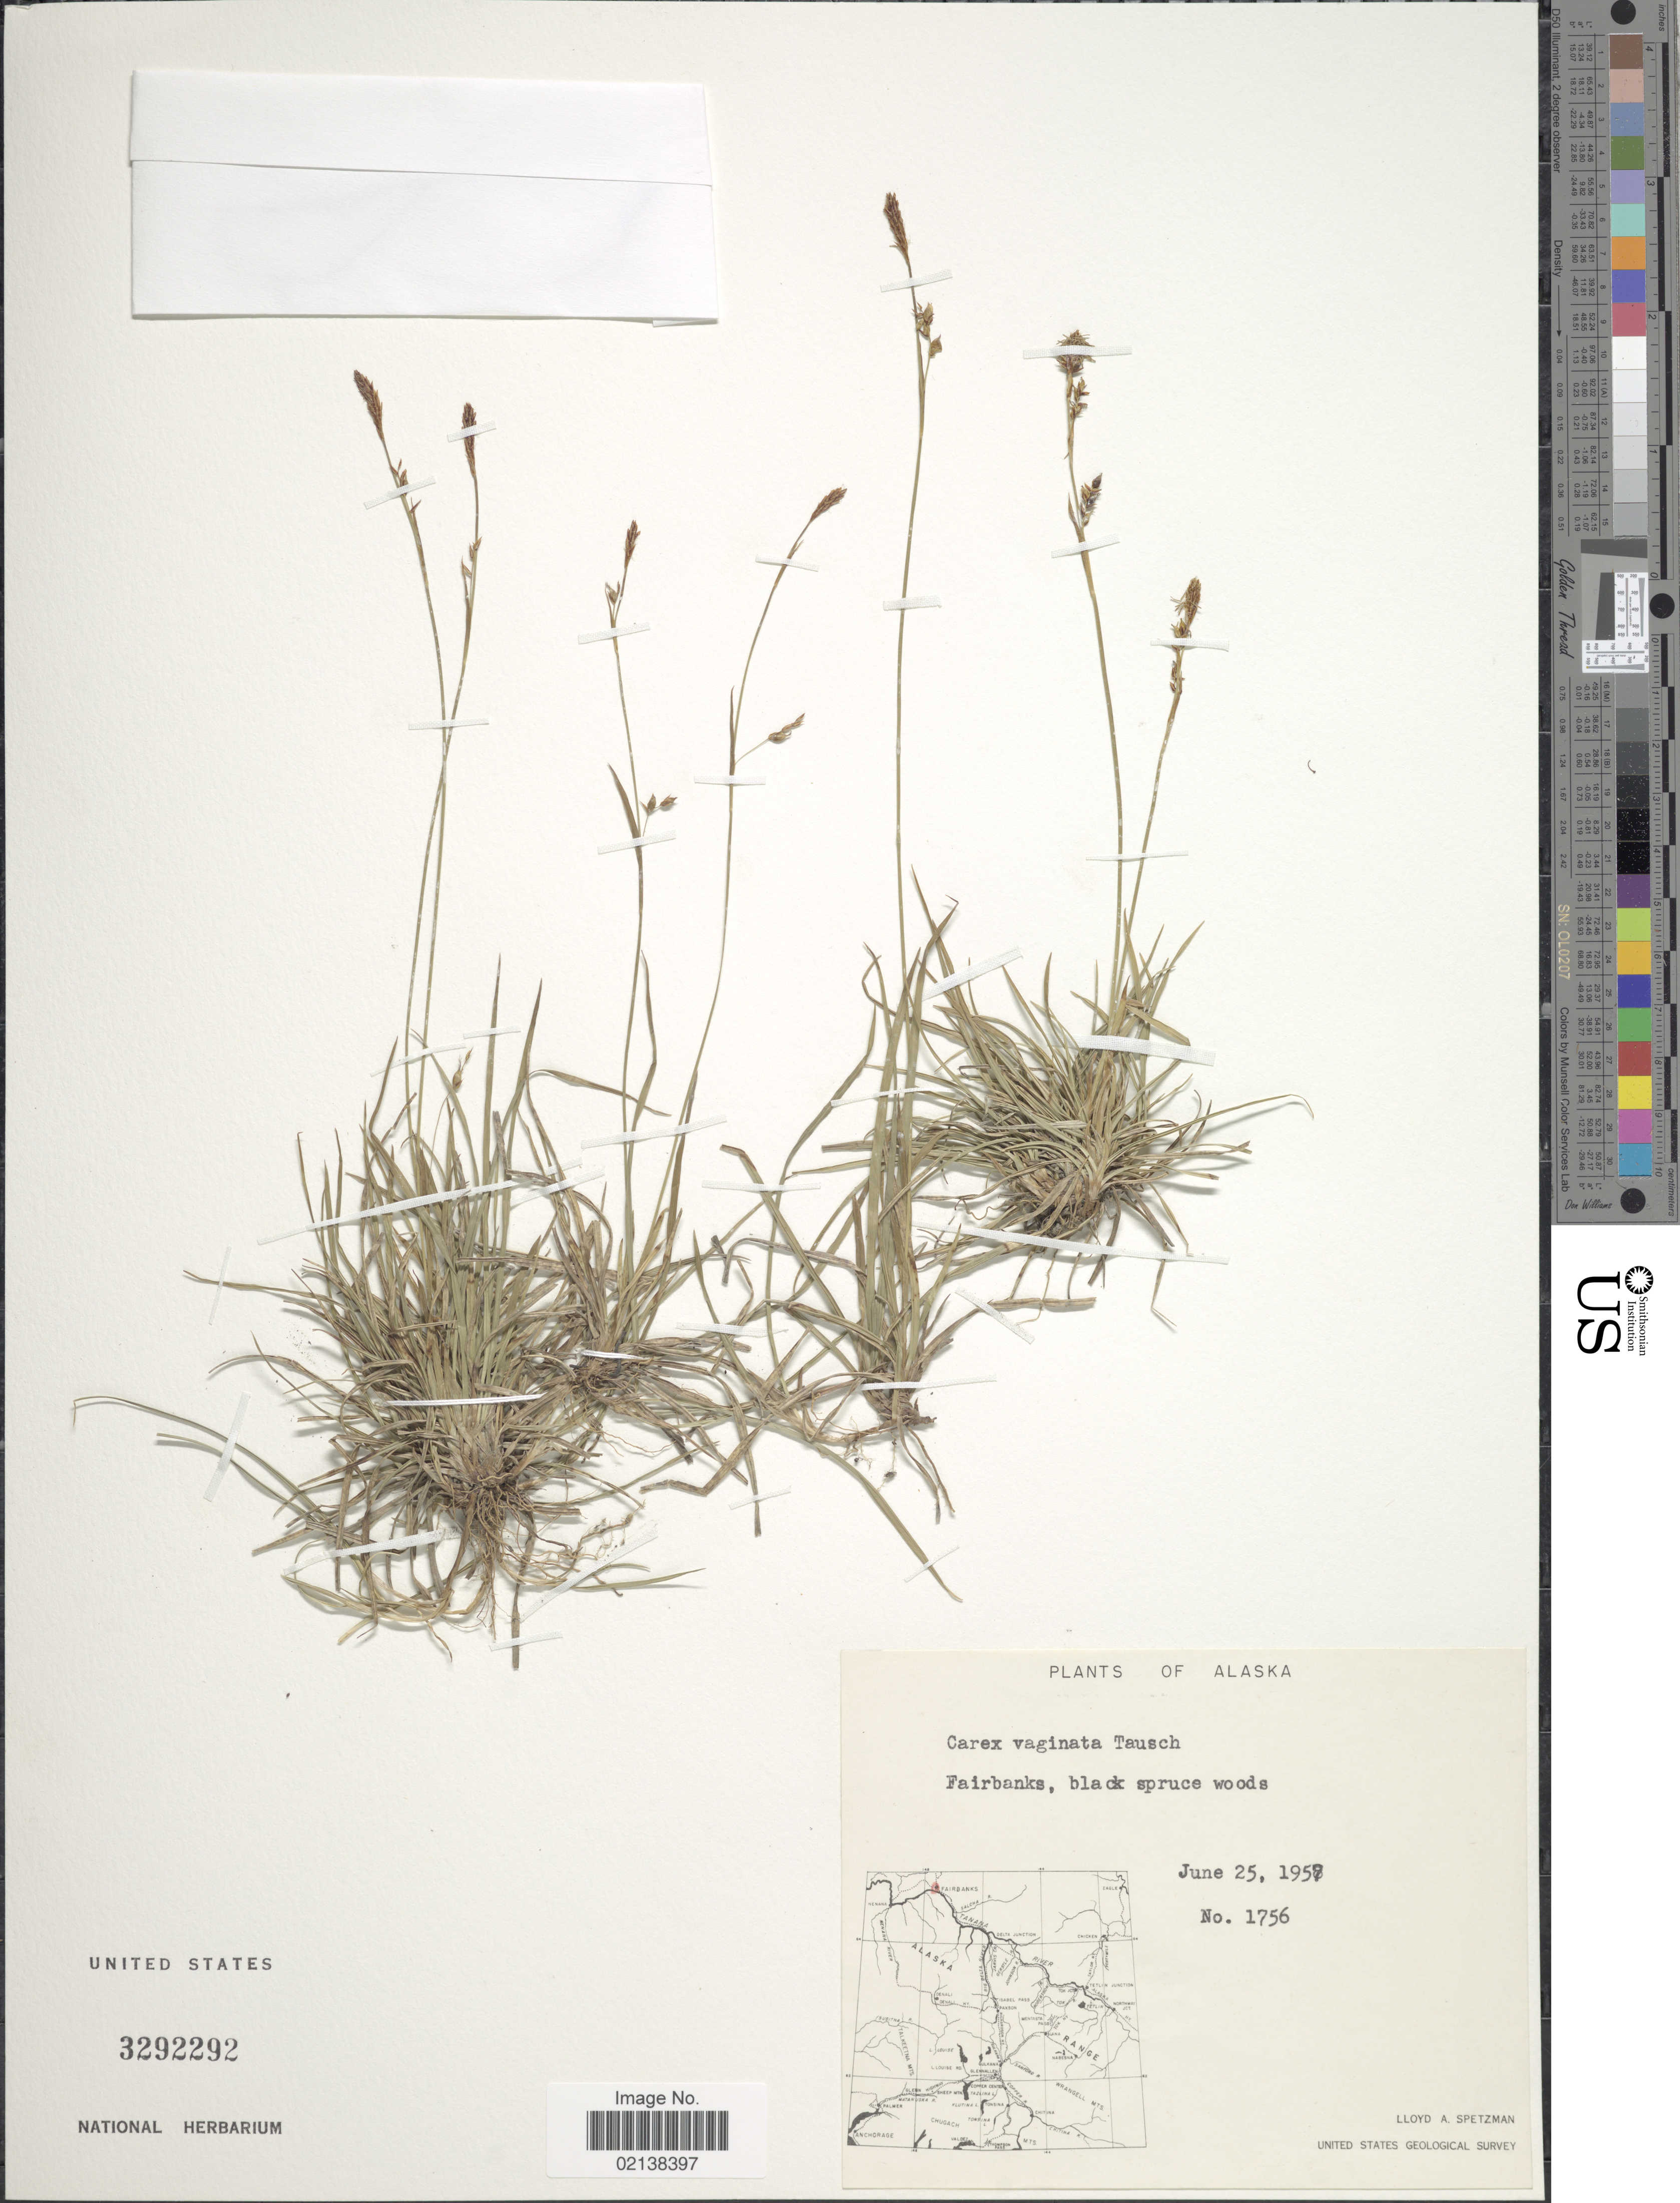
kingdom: Plantae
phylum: Tracheophyta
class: Liliopsida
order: Poales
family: Cyperaceae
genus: Carex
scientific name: Carex vaginata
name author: Tausch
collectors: L. Spetzman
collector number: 1756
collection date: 1957-06-25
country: United States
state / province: Alaska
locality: Fairbanks, black spruce woods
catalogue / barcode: US 3292292